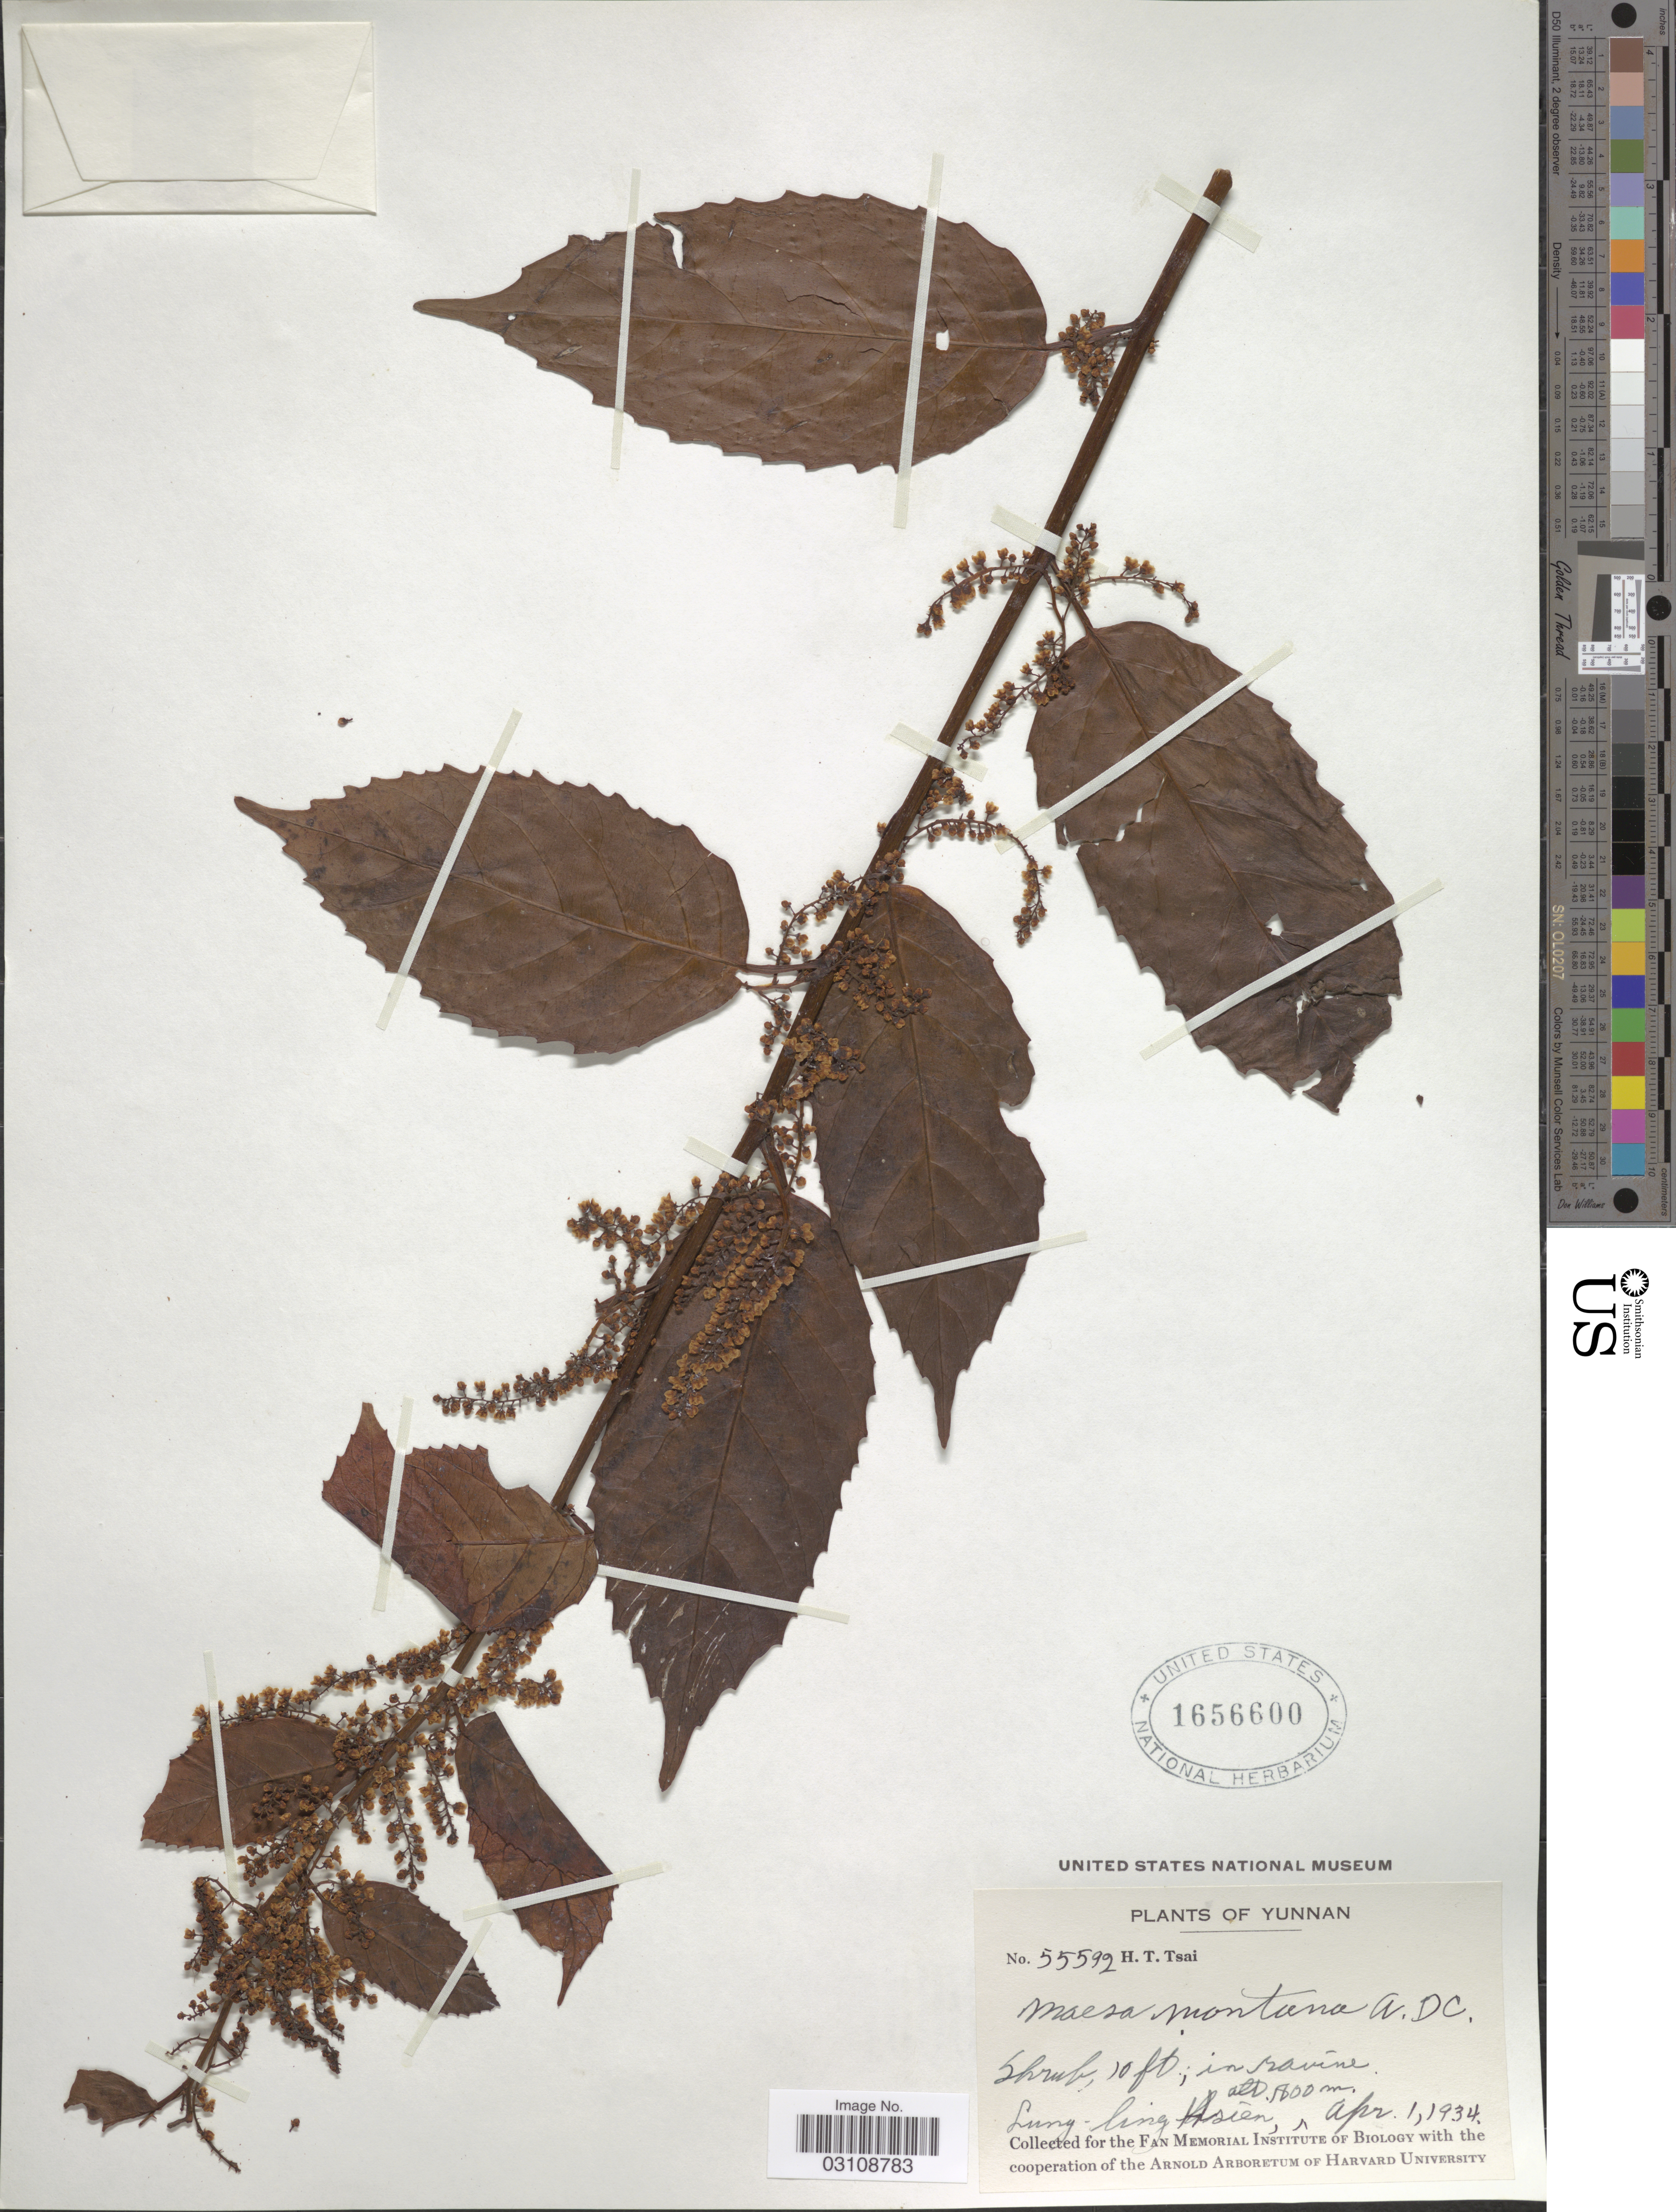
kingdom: Plantae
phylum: Tracheophyta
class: Magnoliopsida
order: Ericales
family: Primulaceae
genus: Maesa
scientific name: Maesa montana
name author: A. DC.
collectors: H. Tsai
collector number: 55592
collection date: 1934-04-01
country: China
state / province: Yunnan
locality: Lung-ling Hsien.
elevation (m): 1800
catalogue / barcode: US 1656600